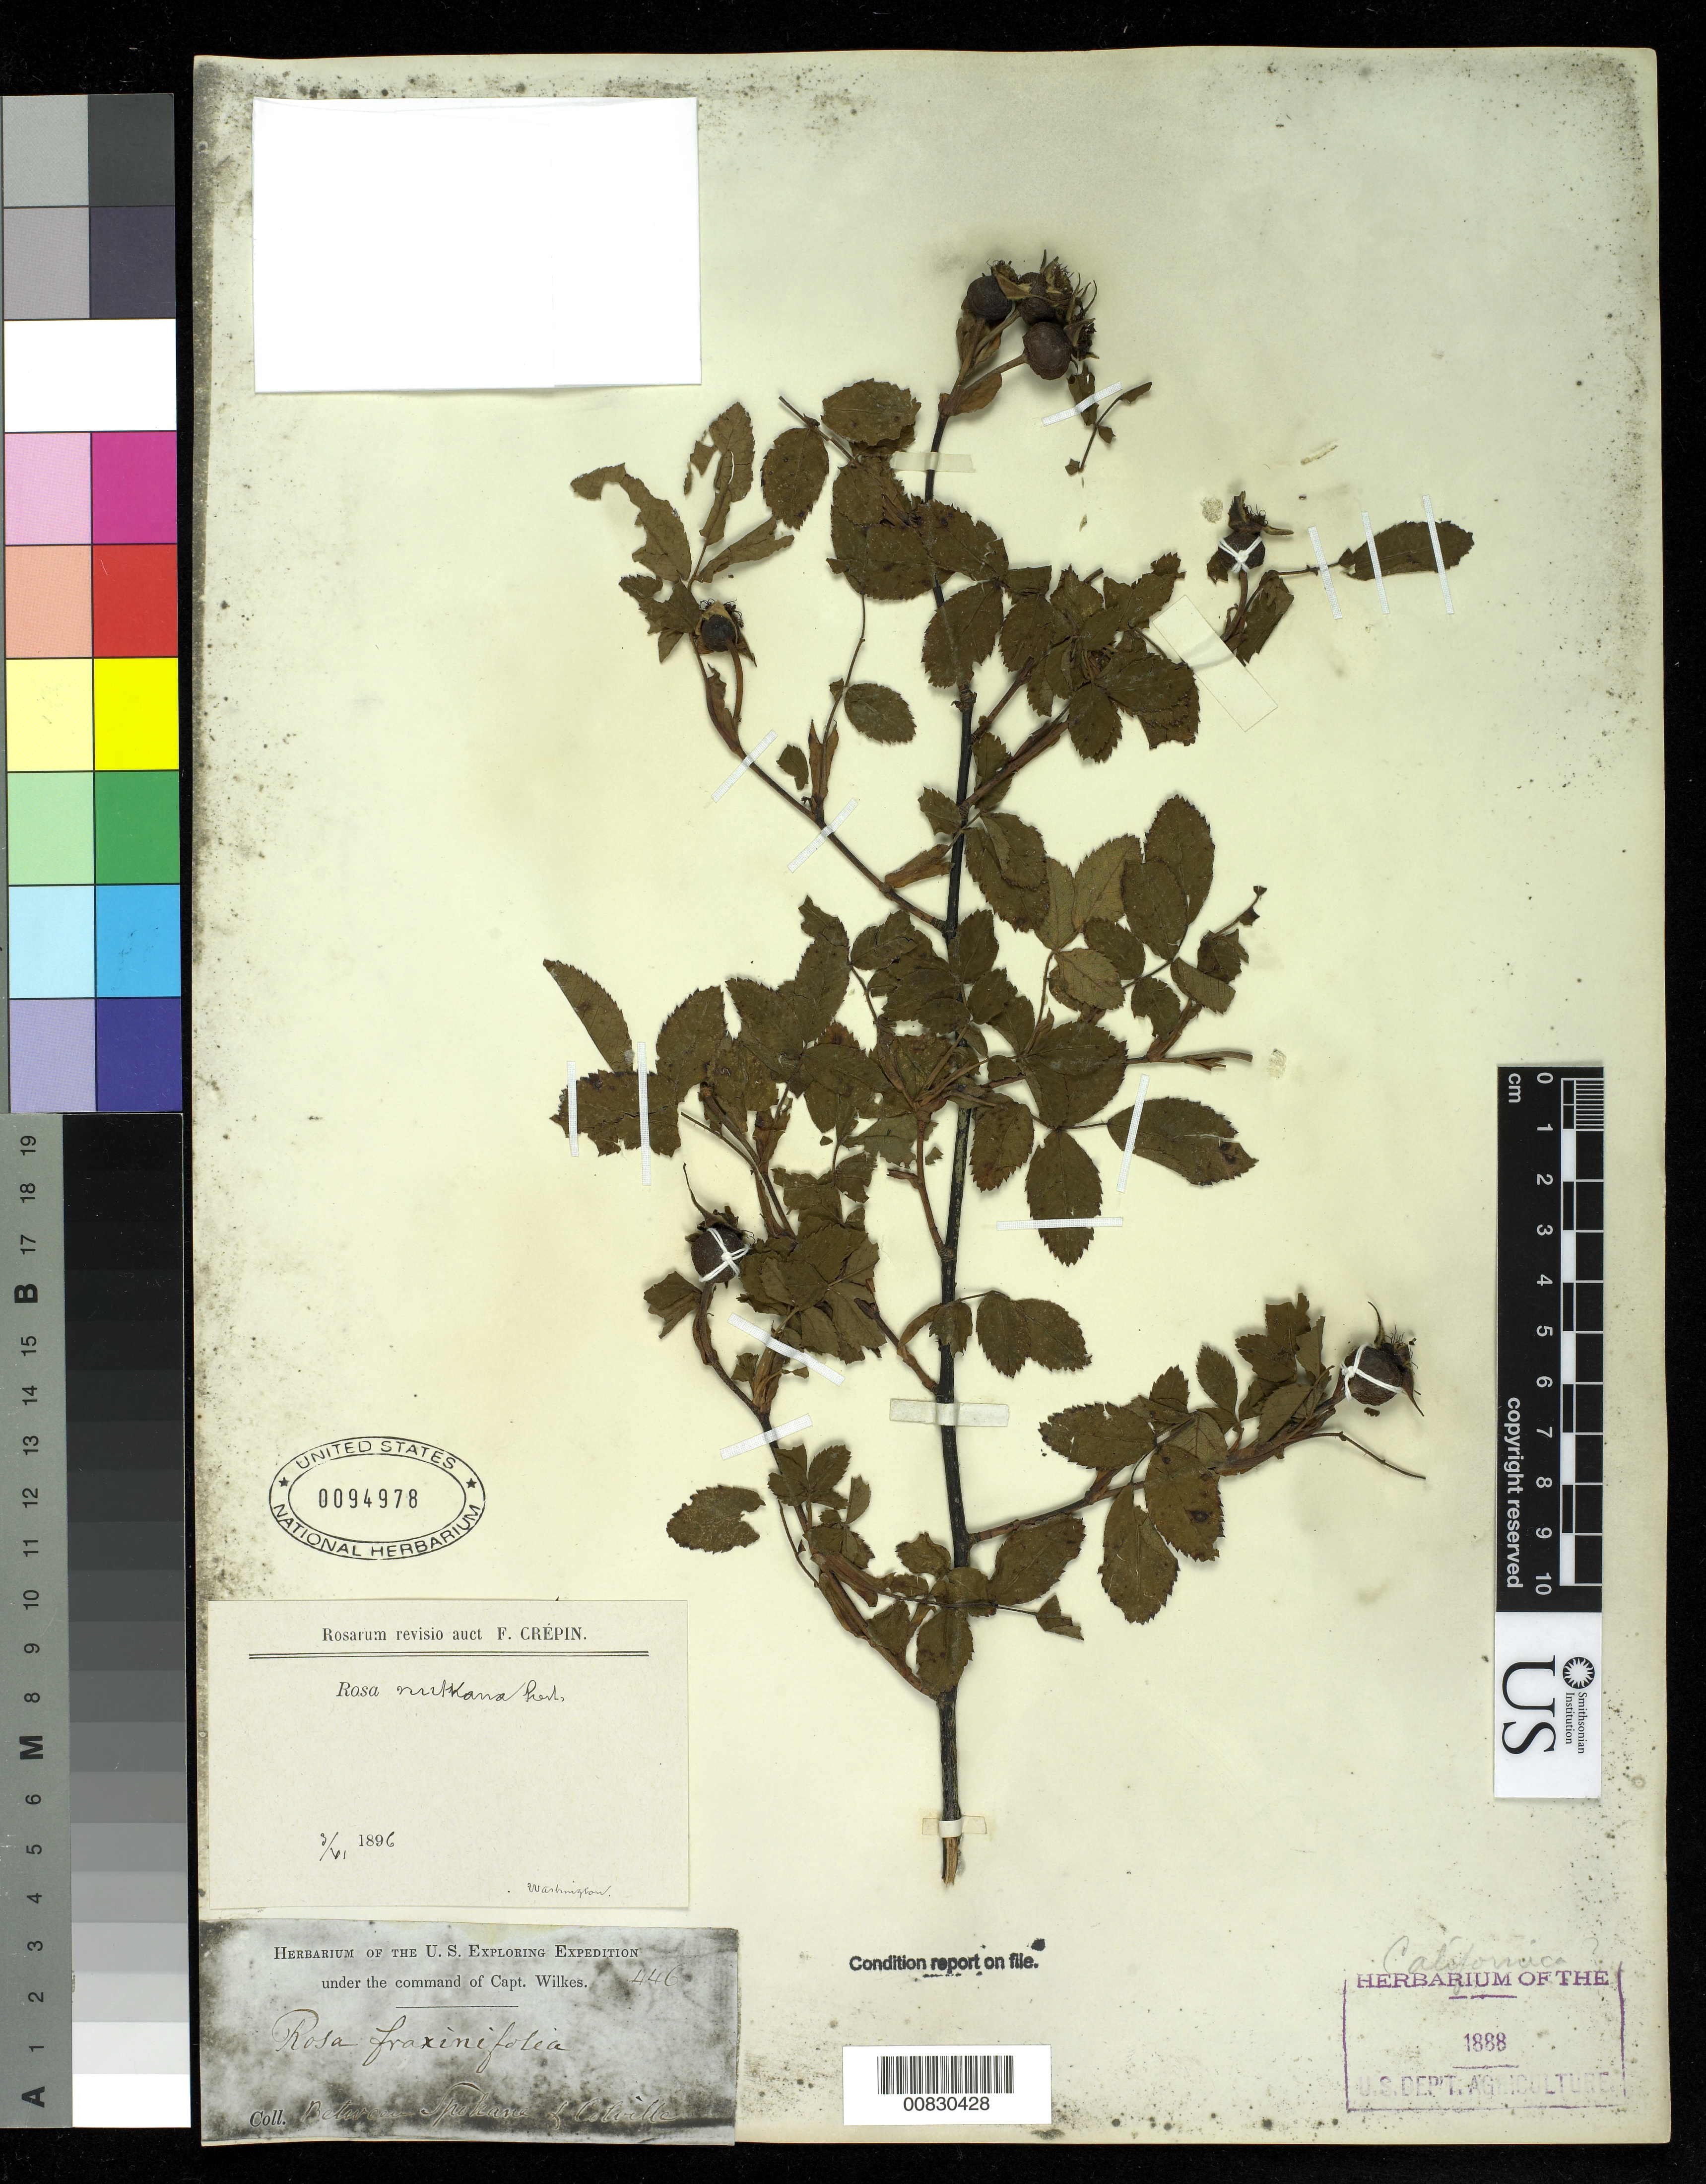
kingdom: Plantae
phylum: Tracheophyta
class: Magnoliopsida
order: Rosales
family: Rosaceae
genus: Rosa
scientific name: Rosa nutkana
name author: C. Presl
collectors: Wilkes Explor. Exped.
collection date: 1838/1842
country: United States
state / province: Washington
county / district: Spokane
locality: Between Spokane and Coleville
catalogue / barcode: US 94978